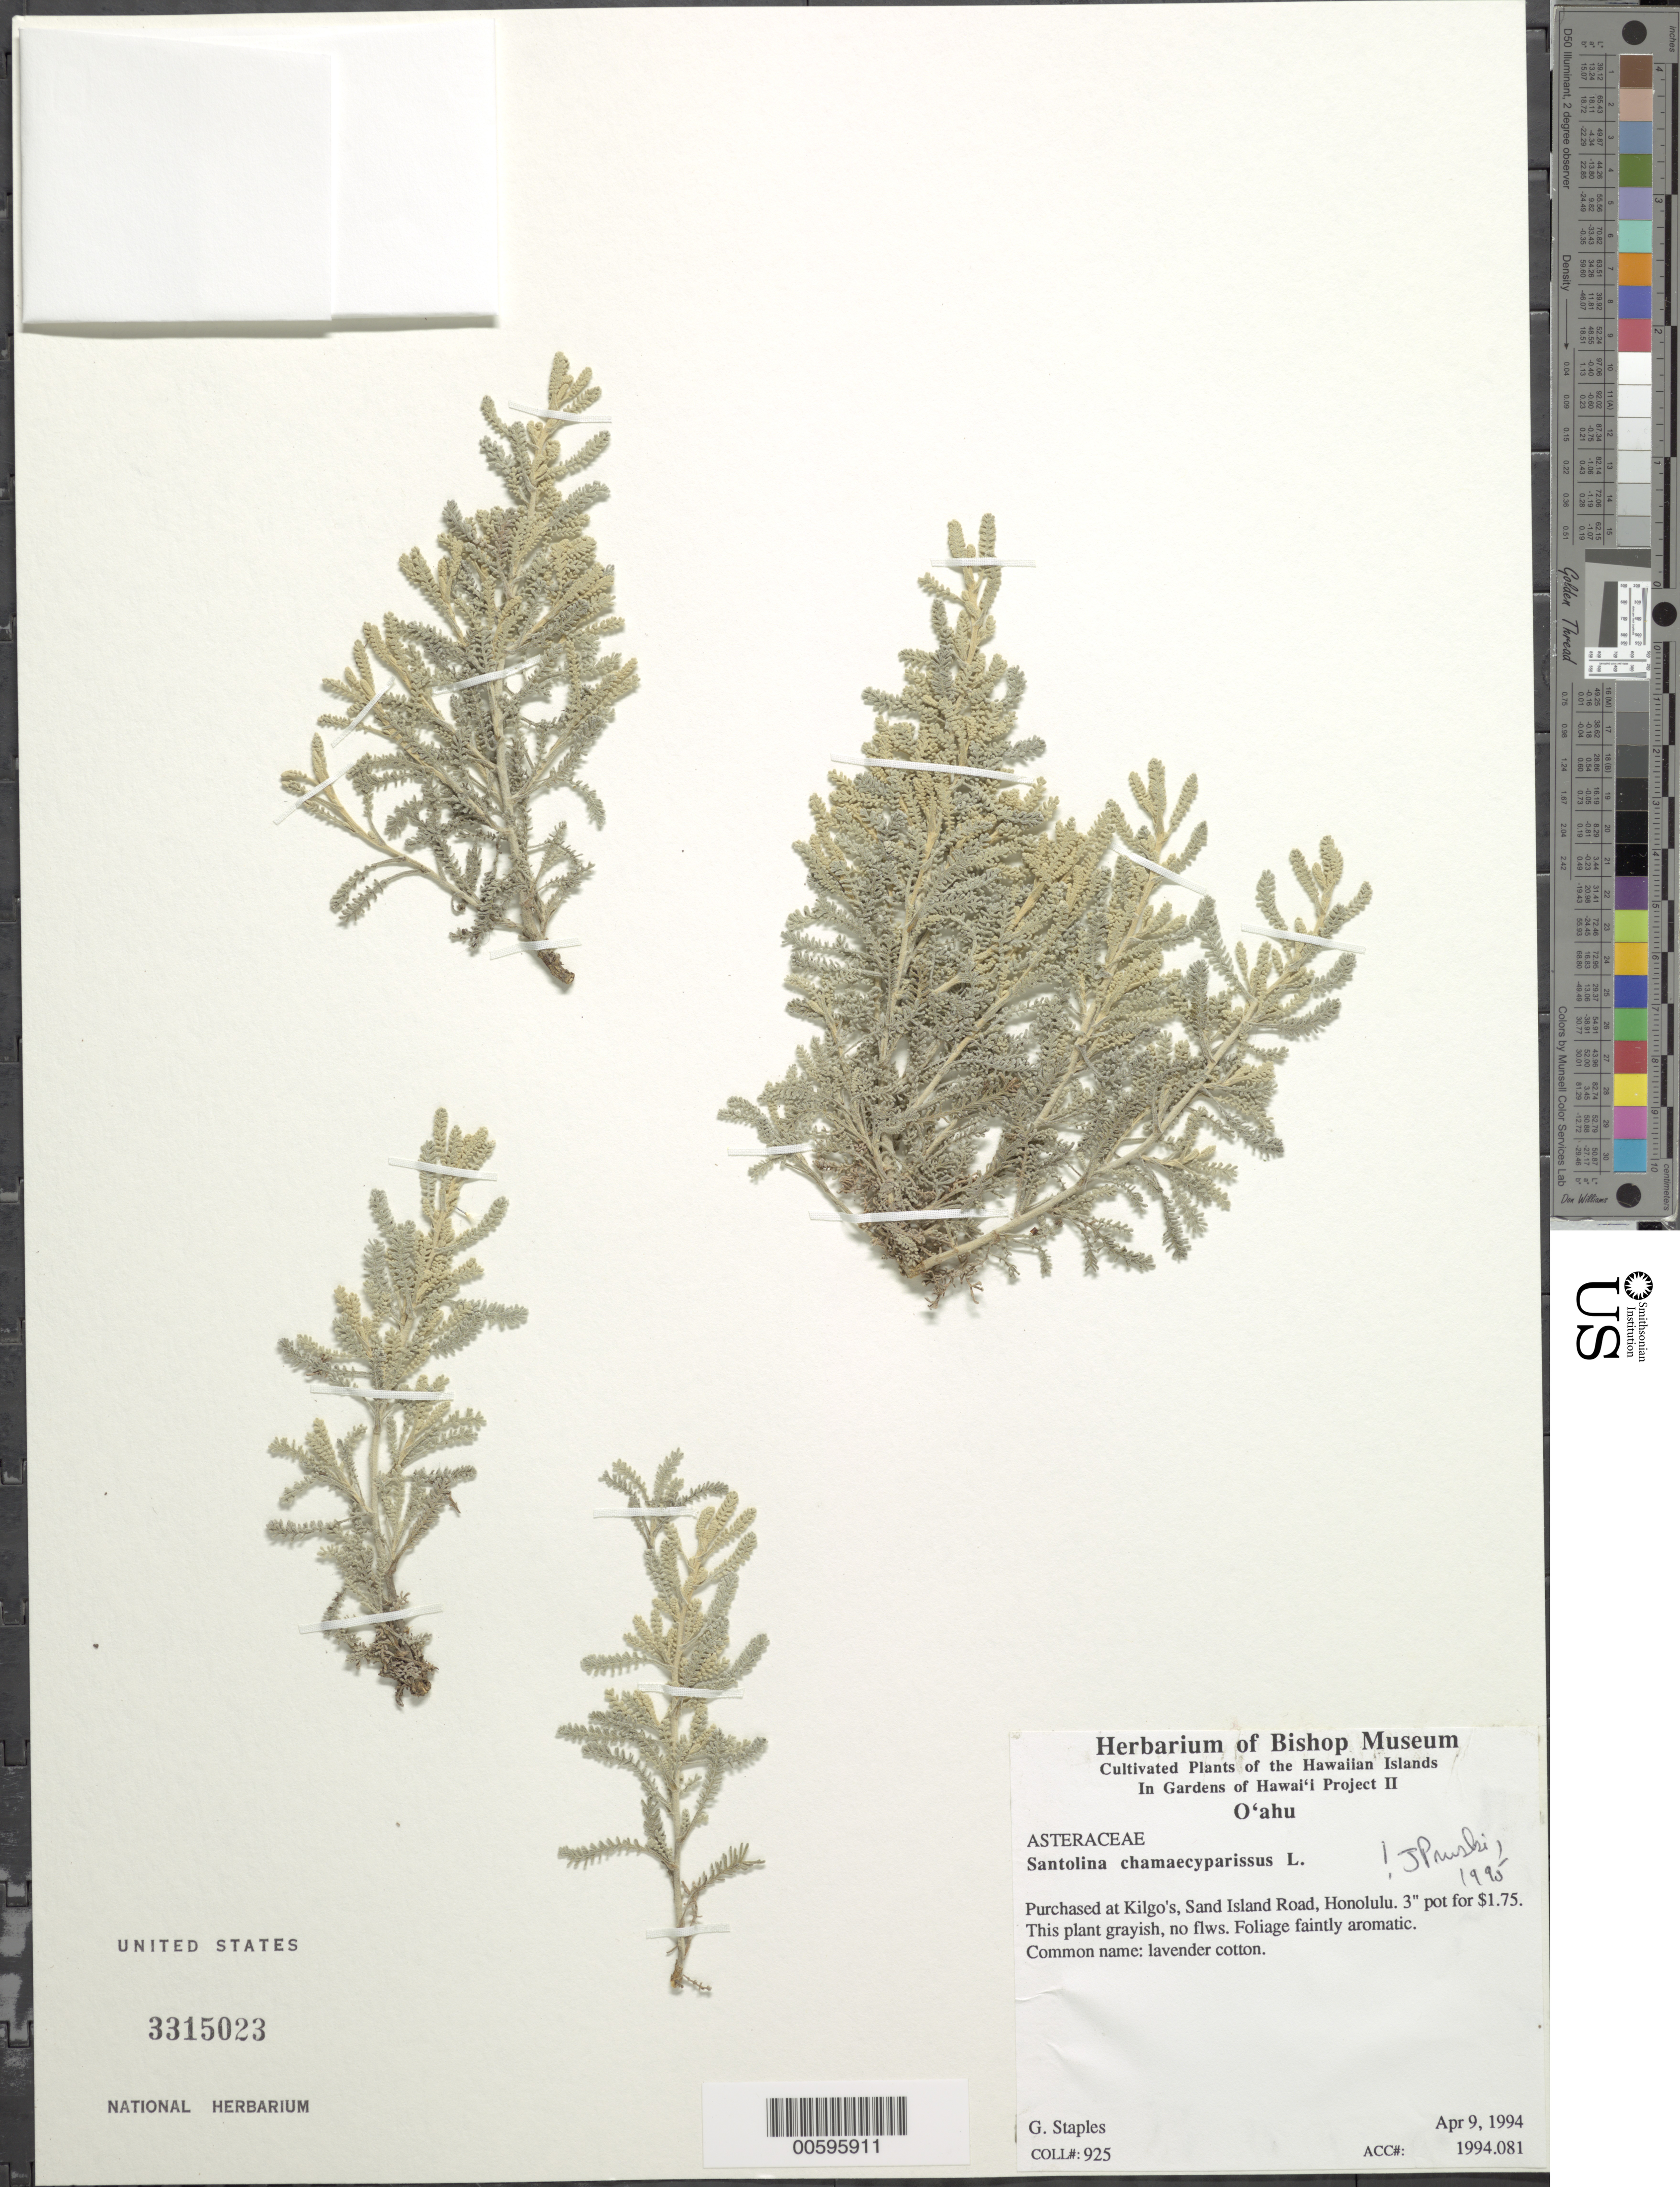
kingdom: Plantae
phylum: Tracheophyta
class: Magnoliopsida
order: Asterales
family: Asteraceae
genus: Santolina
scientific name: Santolina chamaecyparissus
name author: L.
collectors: G. Staples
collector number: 925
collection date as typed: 9 Apr 1994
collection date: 1994-04-09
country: United States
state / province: Hawaii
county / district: Honolulu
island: Oahu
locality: Purchased at Kilgo's, Sand Island Road, Honolulu.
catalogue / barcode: US 3315023